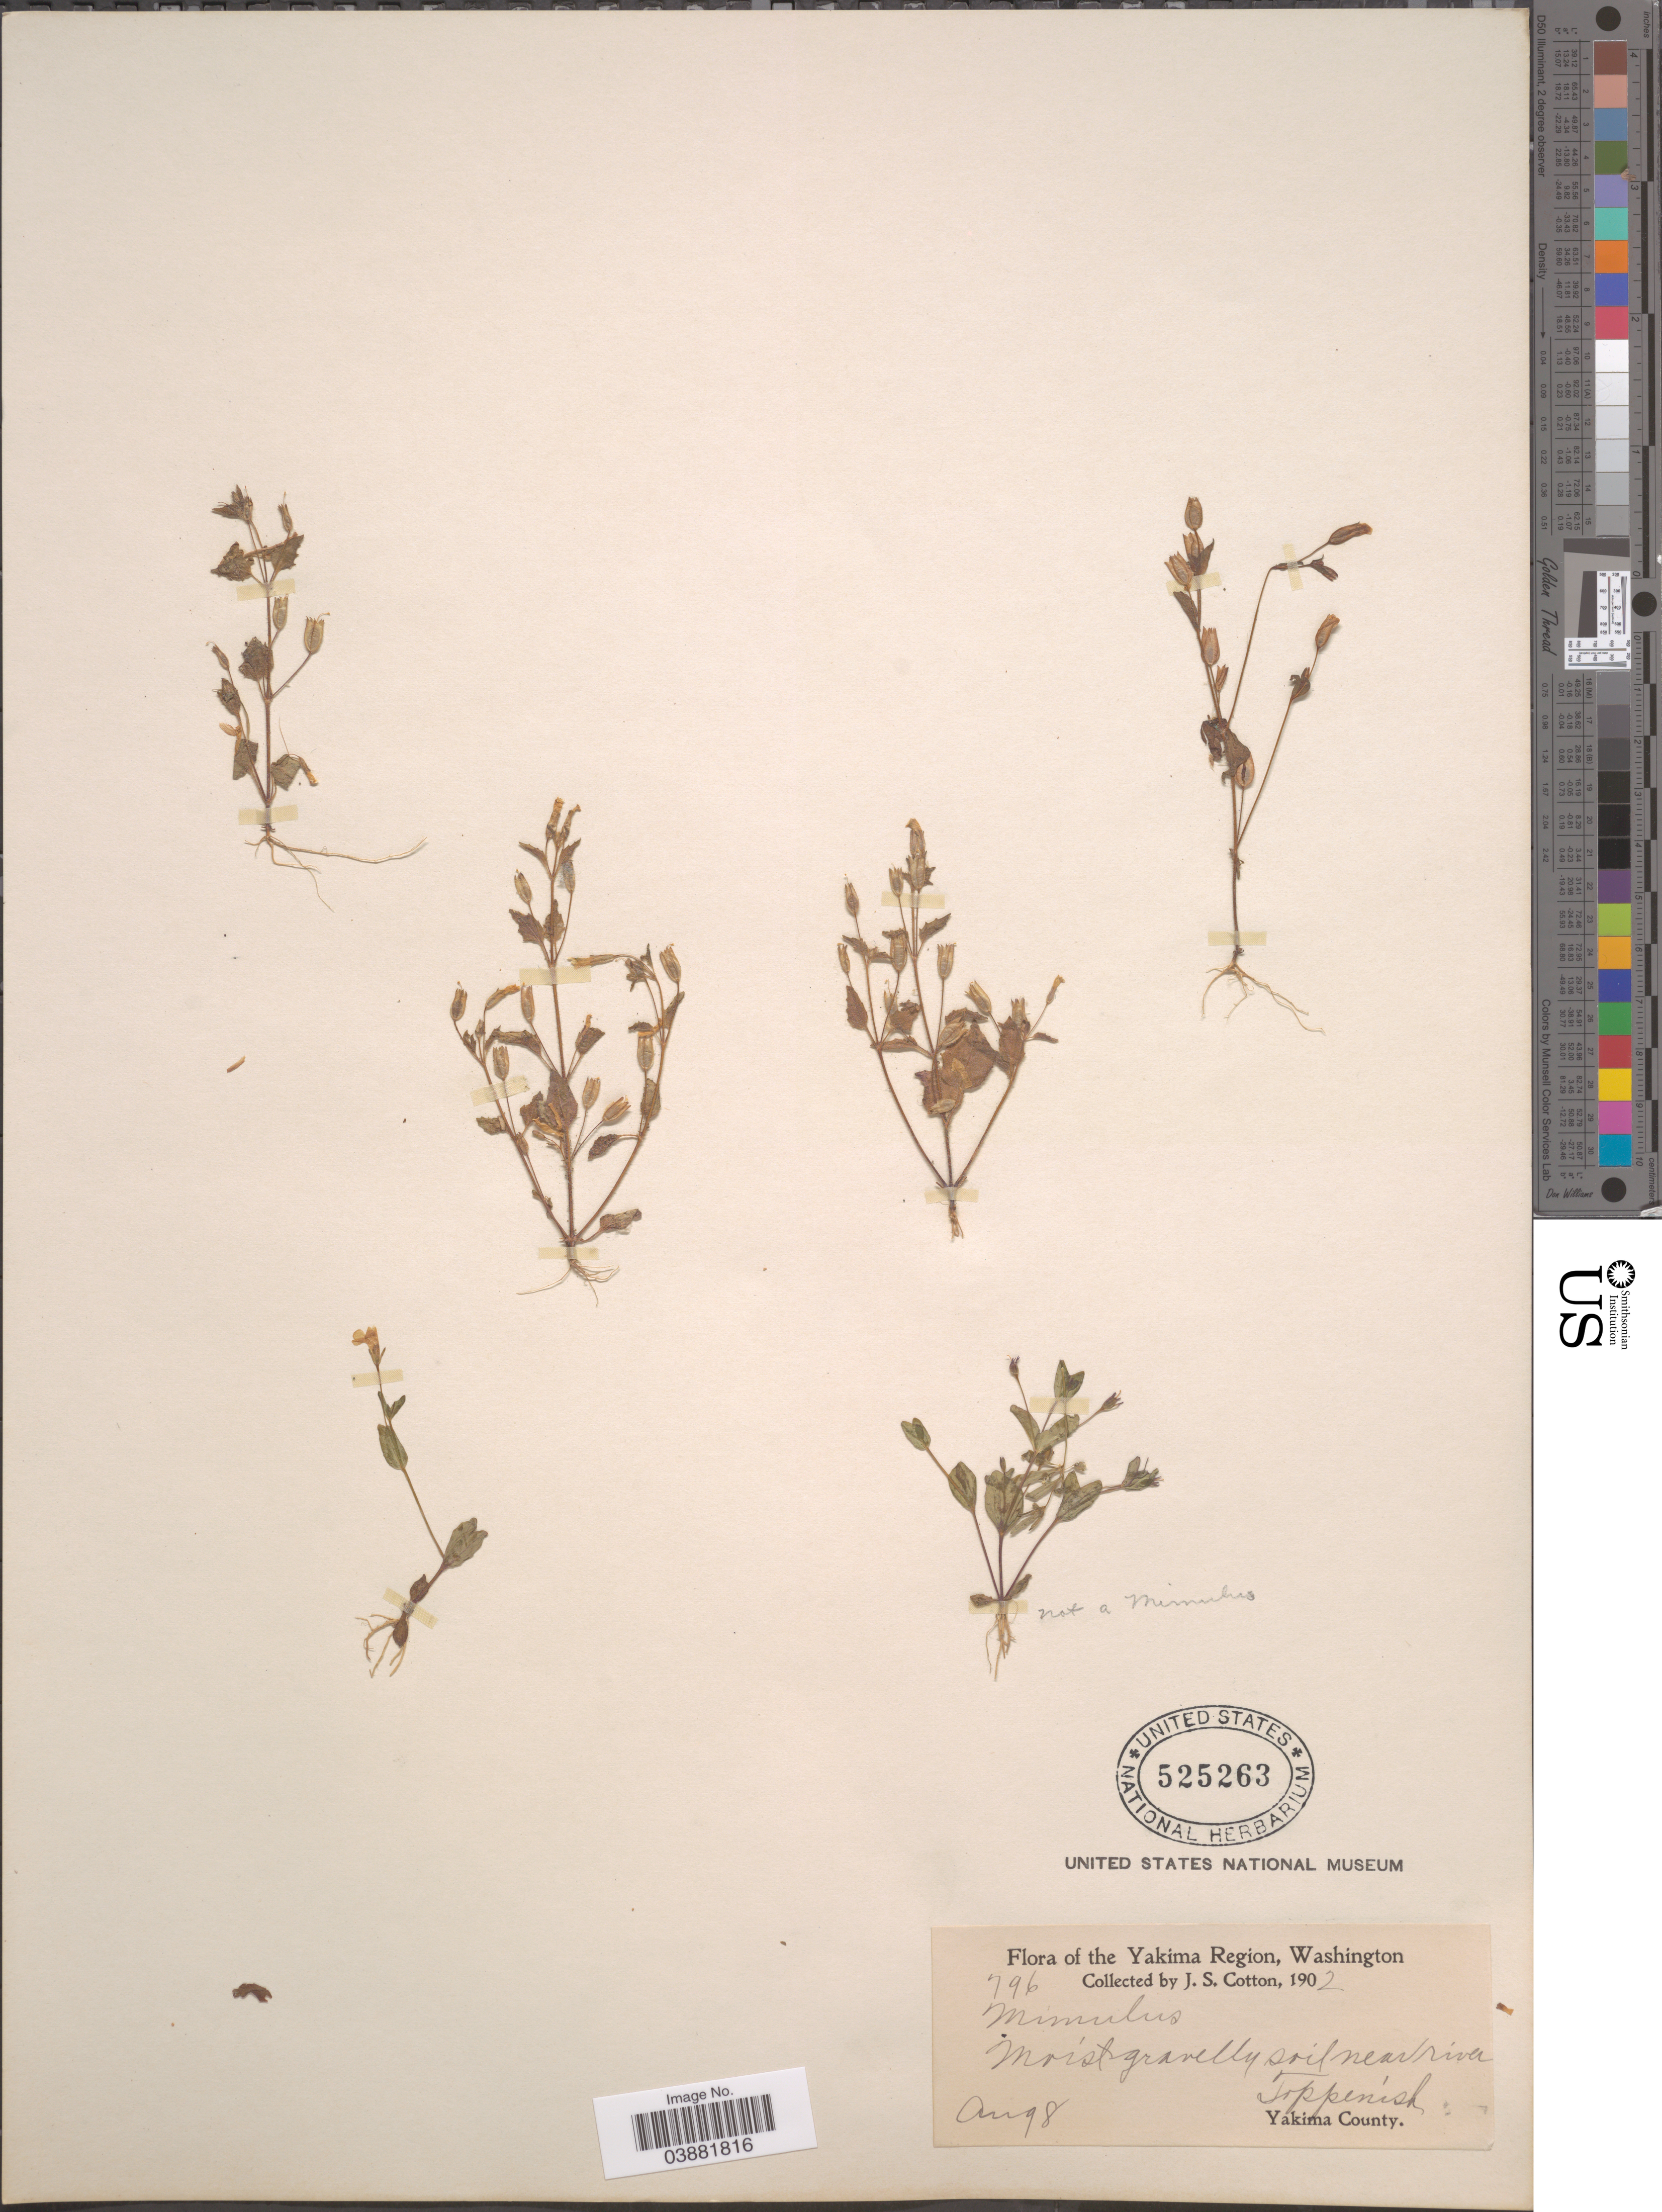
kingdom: Plantae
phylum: Tracheophyta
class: Magnoliopsida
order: Lamiales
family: Phrymaceae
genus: Mimulus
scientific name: Mimulus inconspicuus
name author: A. Gray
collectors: J. S. Cotton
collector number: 796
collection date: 1902-08-08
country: United States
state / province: Washington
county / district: Yakima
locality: The Yakima Region. Near river Toppenish. Yakima County.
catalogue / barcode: US 525263